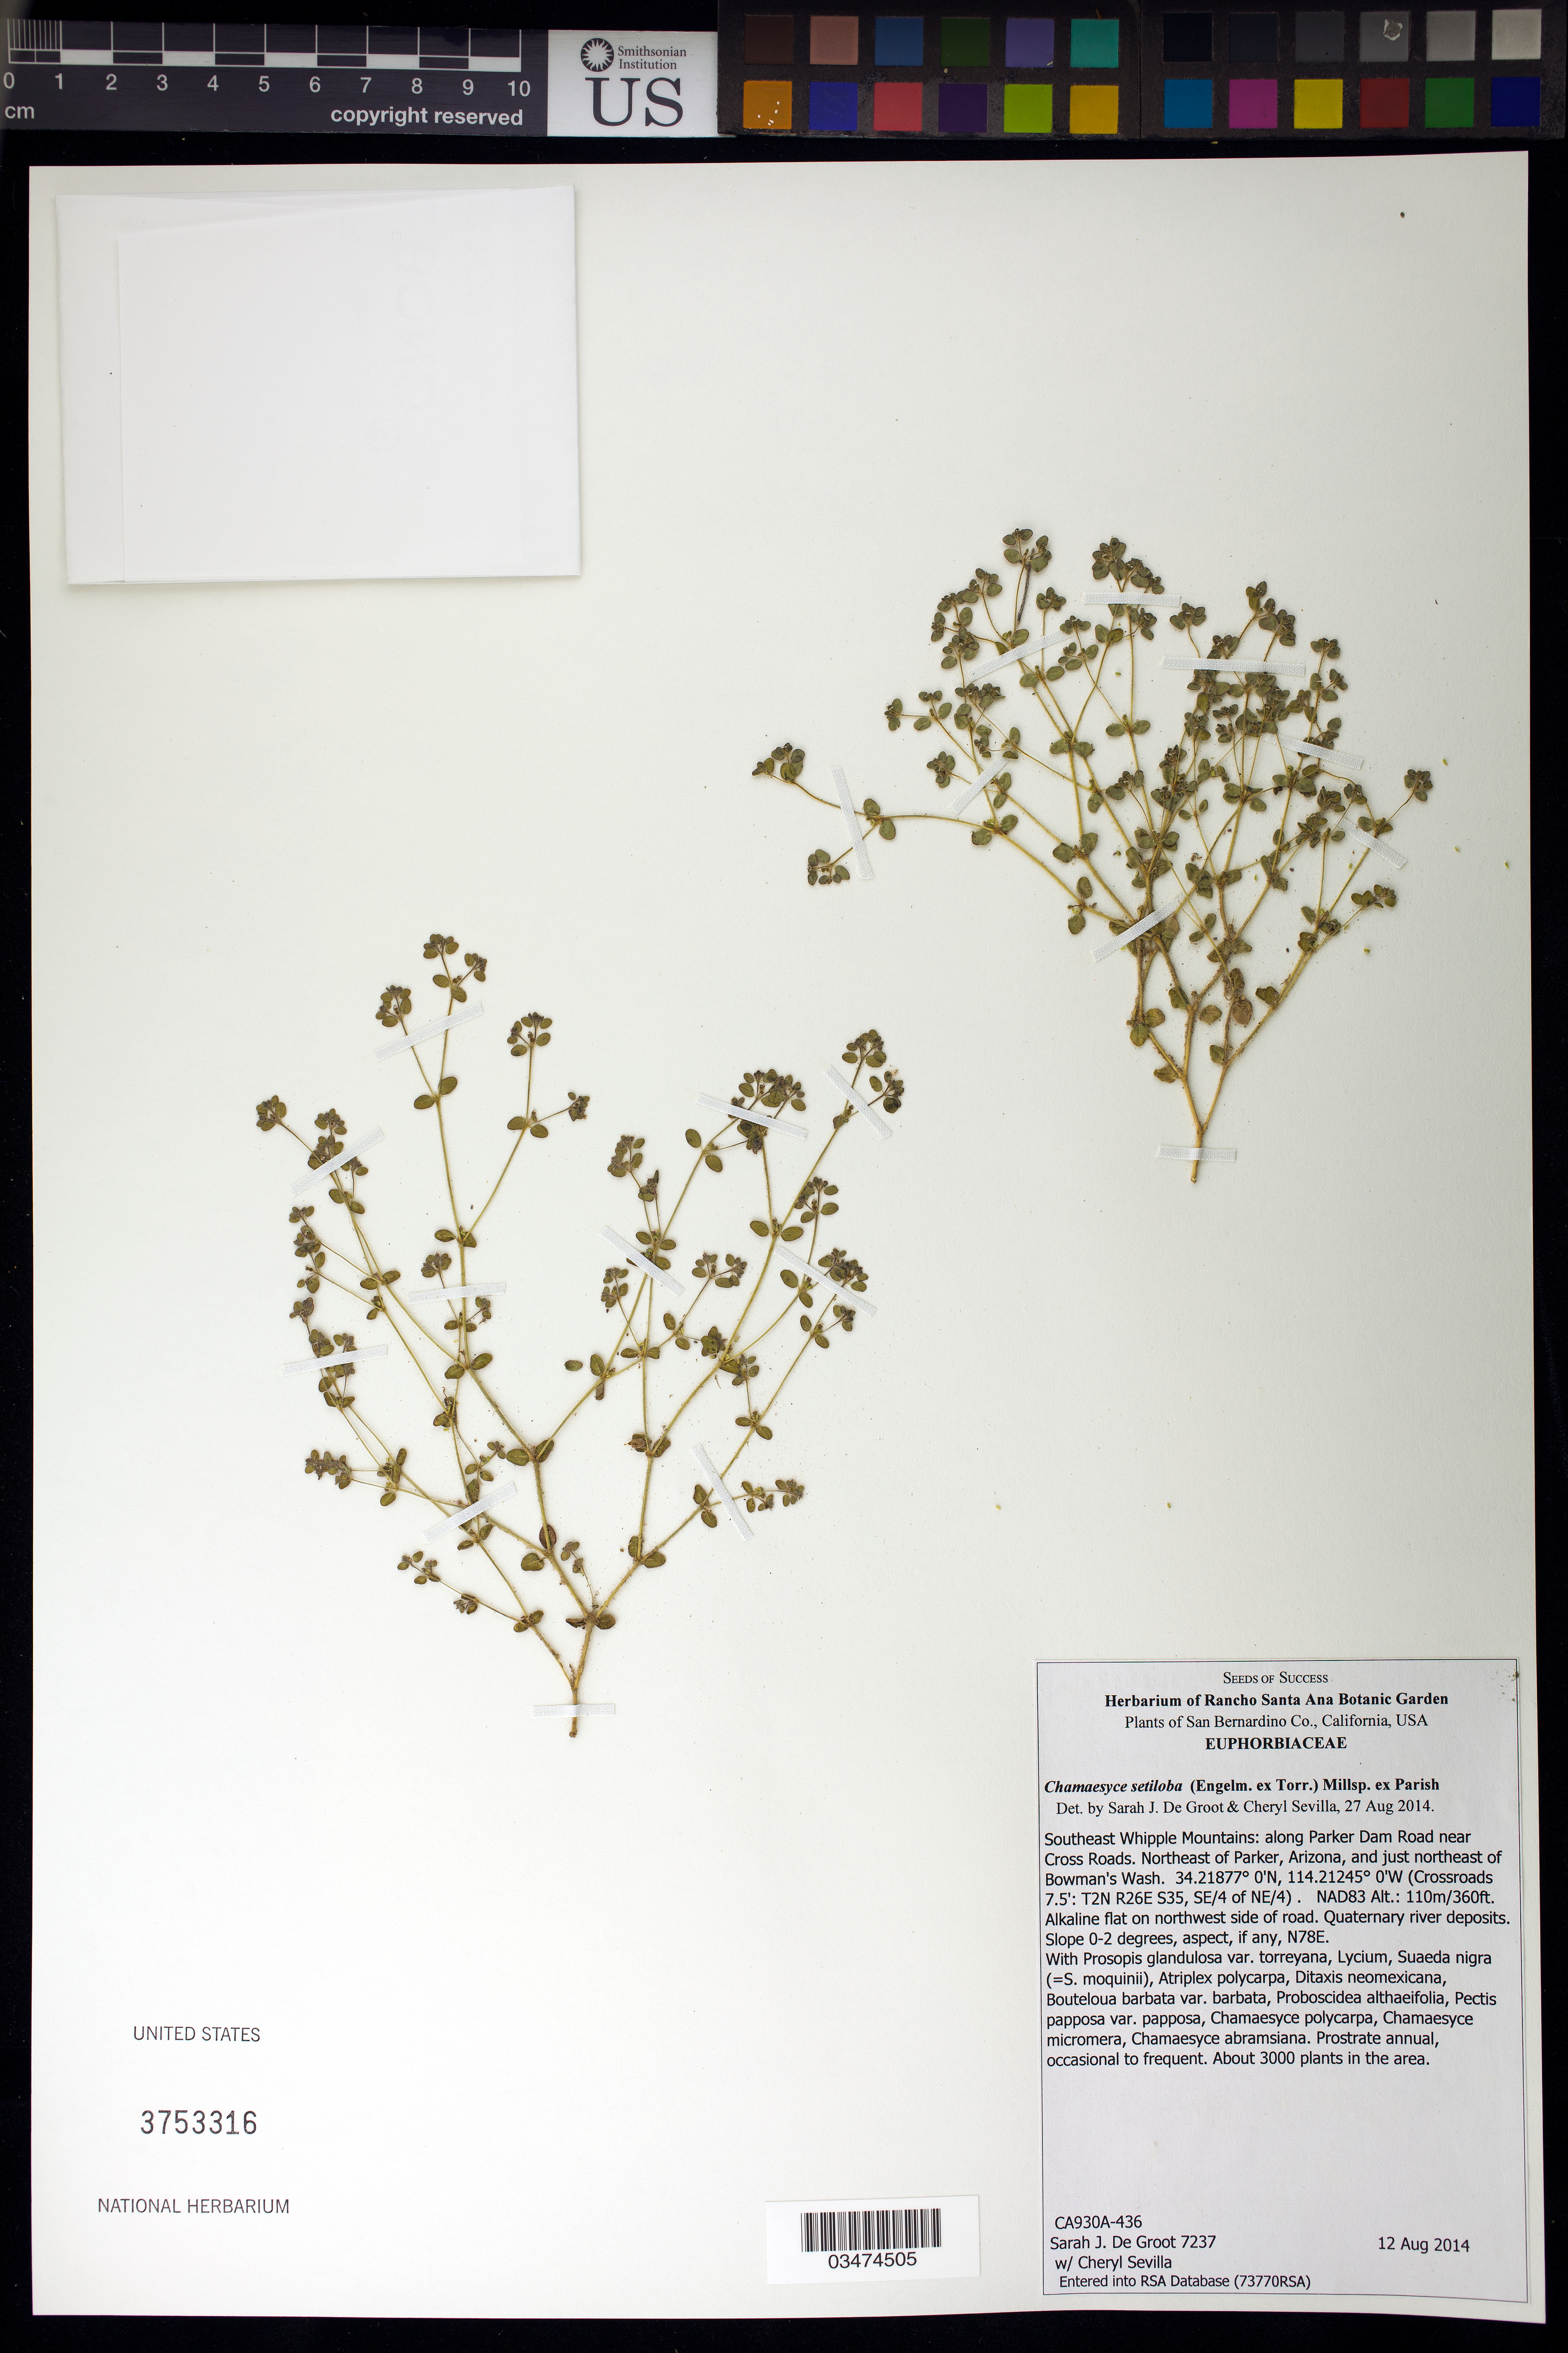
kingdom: Plantae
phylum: Tracheophyta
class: Magnoliopsida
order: Malpighiales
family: Euphorbiaceae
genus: Chamaesyce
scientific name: Chamaesyce setiloba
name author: (Engelm. ex Torr.) Norton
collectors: S. De Groot & C. Sevilla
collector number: CA930A-436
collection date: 2014-08-12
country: United States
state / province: California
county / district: San Bernardino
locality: SE Whipple Mtns, along Parker Dam Rd near Cross Roads. NE of Parker, Arizona and NE of Bowman's Wash.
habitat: Quaternary river deposits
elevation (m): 110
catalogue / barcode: US 3753316